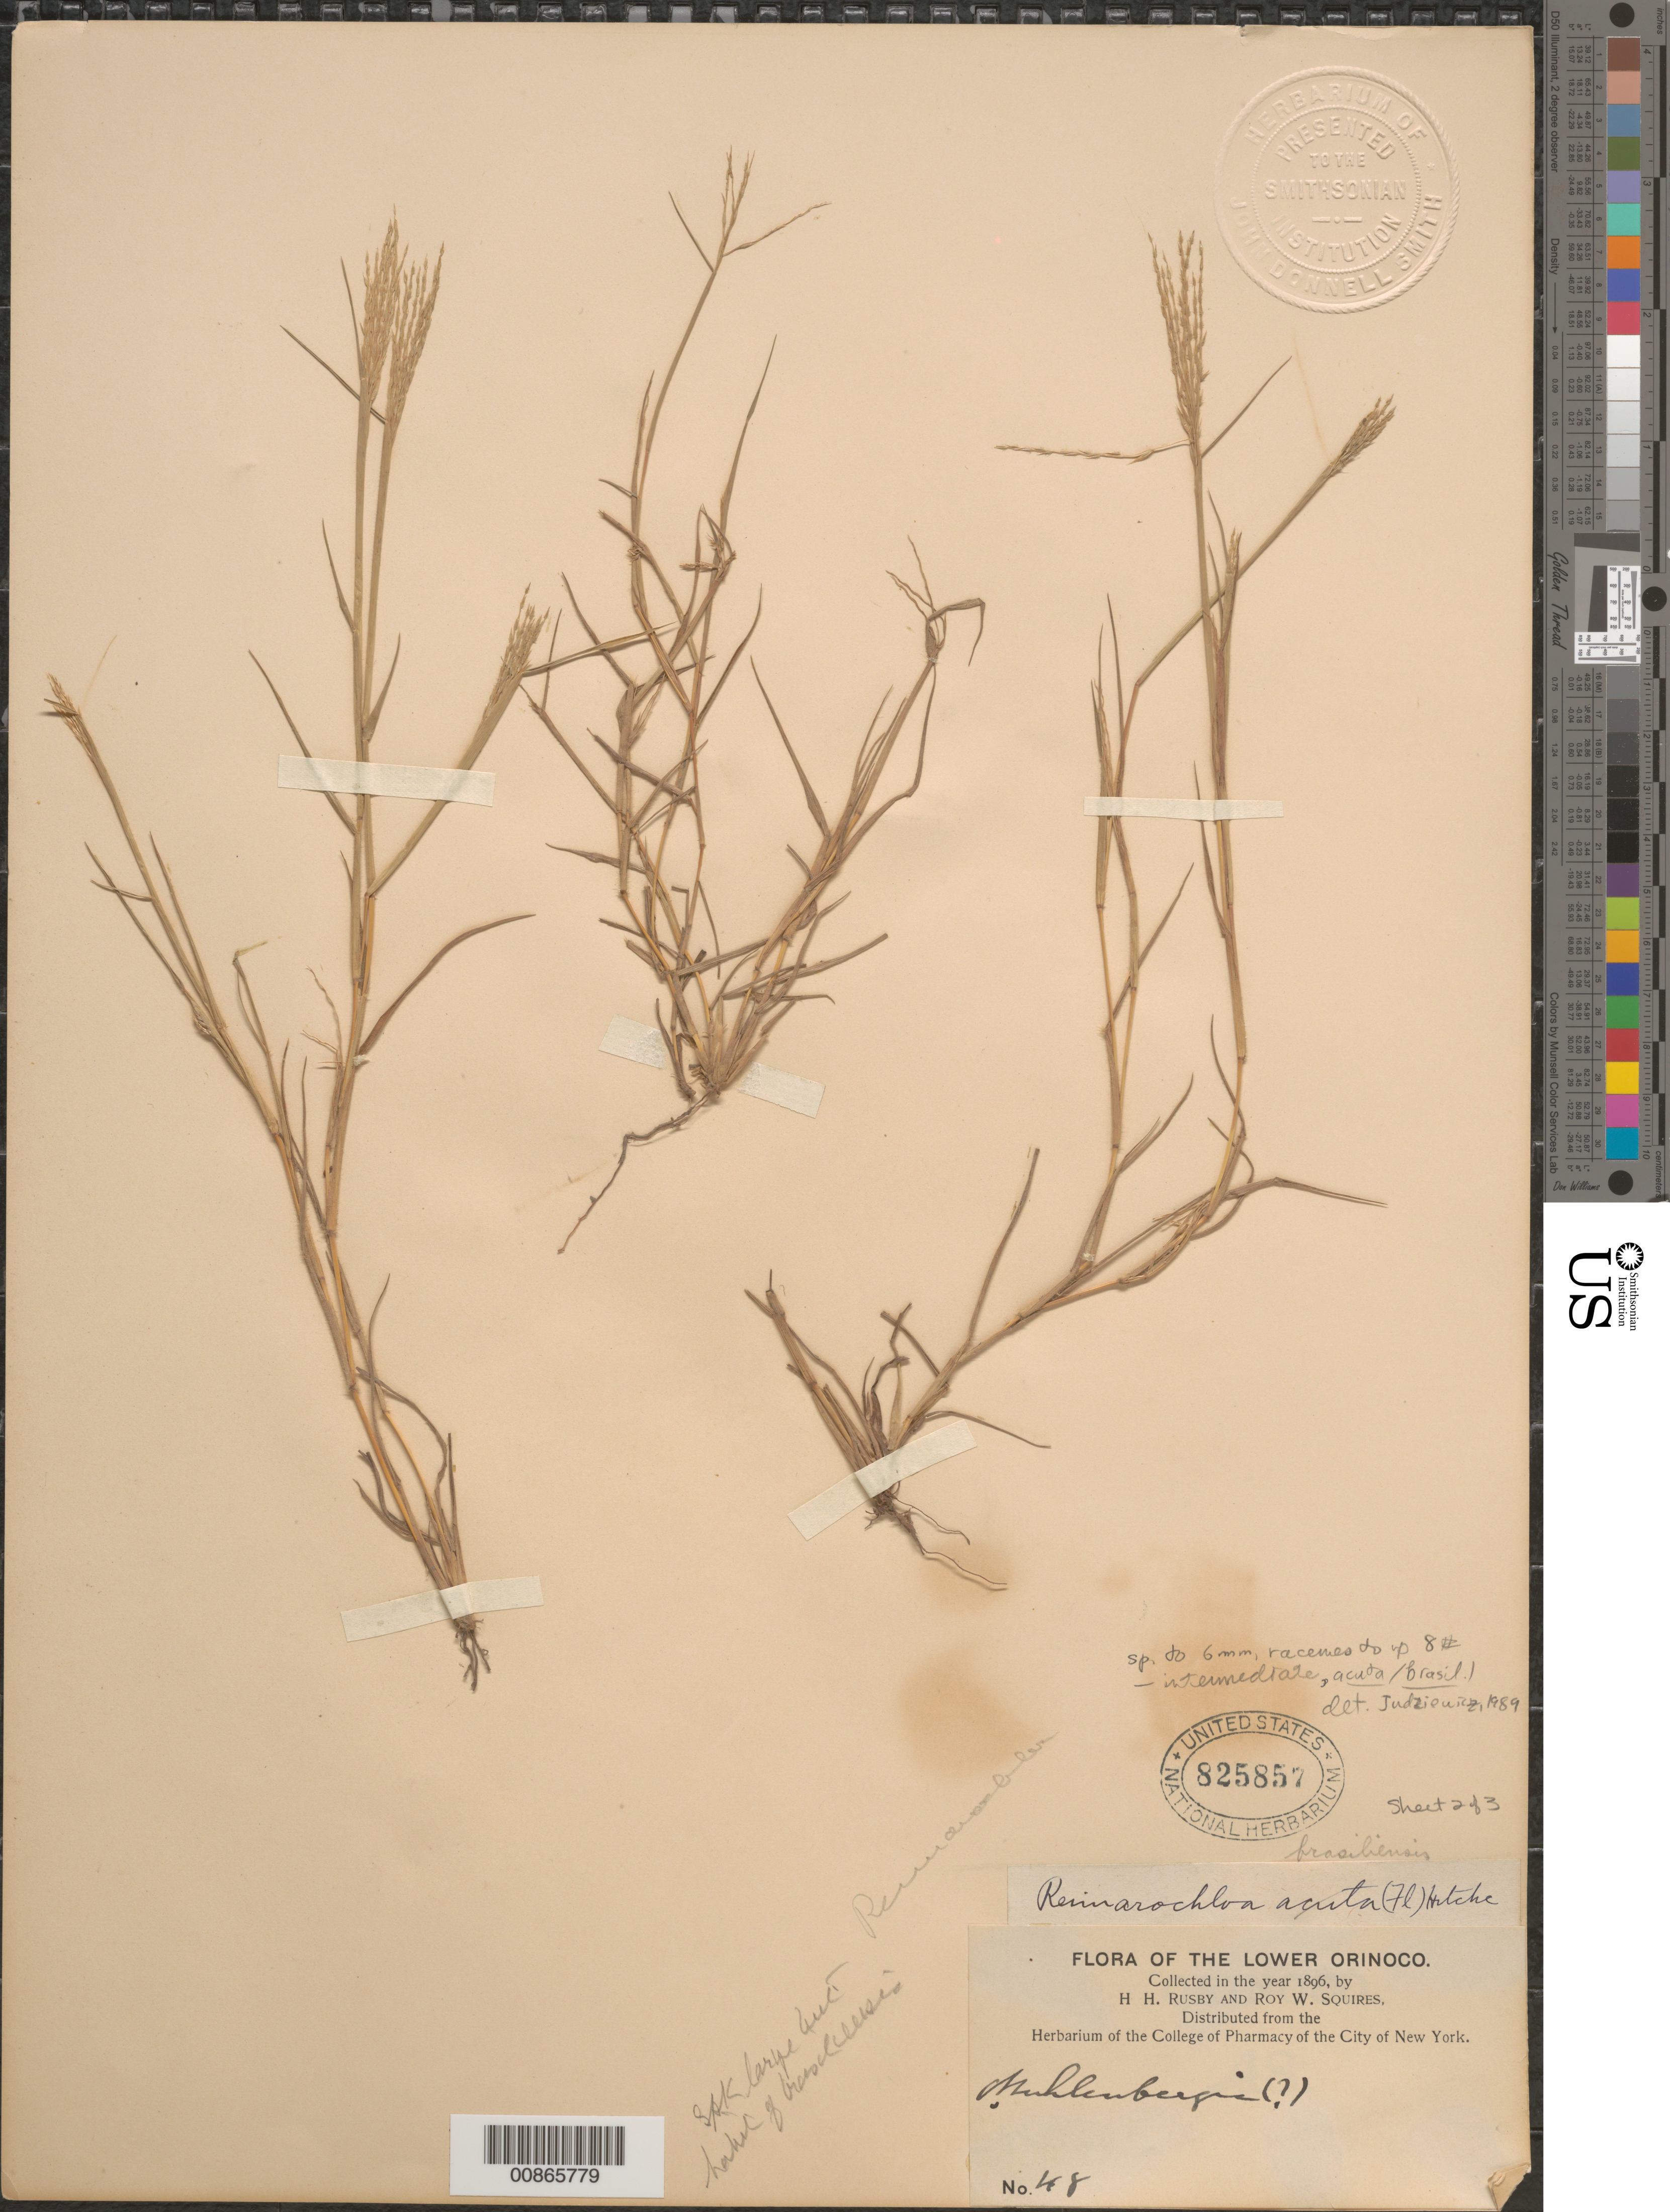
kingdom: Plantae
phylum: Tracheophyta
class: Liliopsida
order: Poales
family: Poaceae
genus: Paspalum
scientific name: Paspalum stagnophilum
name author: Morrone & Zuloaga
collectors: H. H. Rusby & R. Squires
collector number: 48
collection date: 1896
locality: The Lower Orinoco.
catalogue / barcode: US 825857